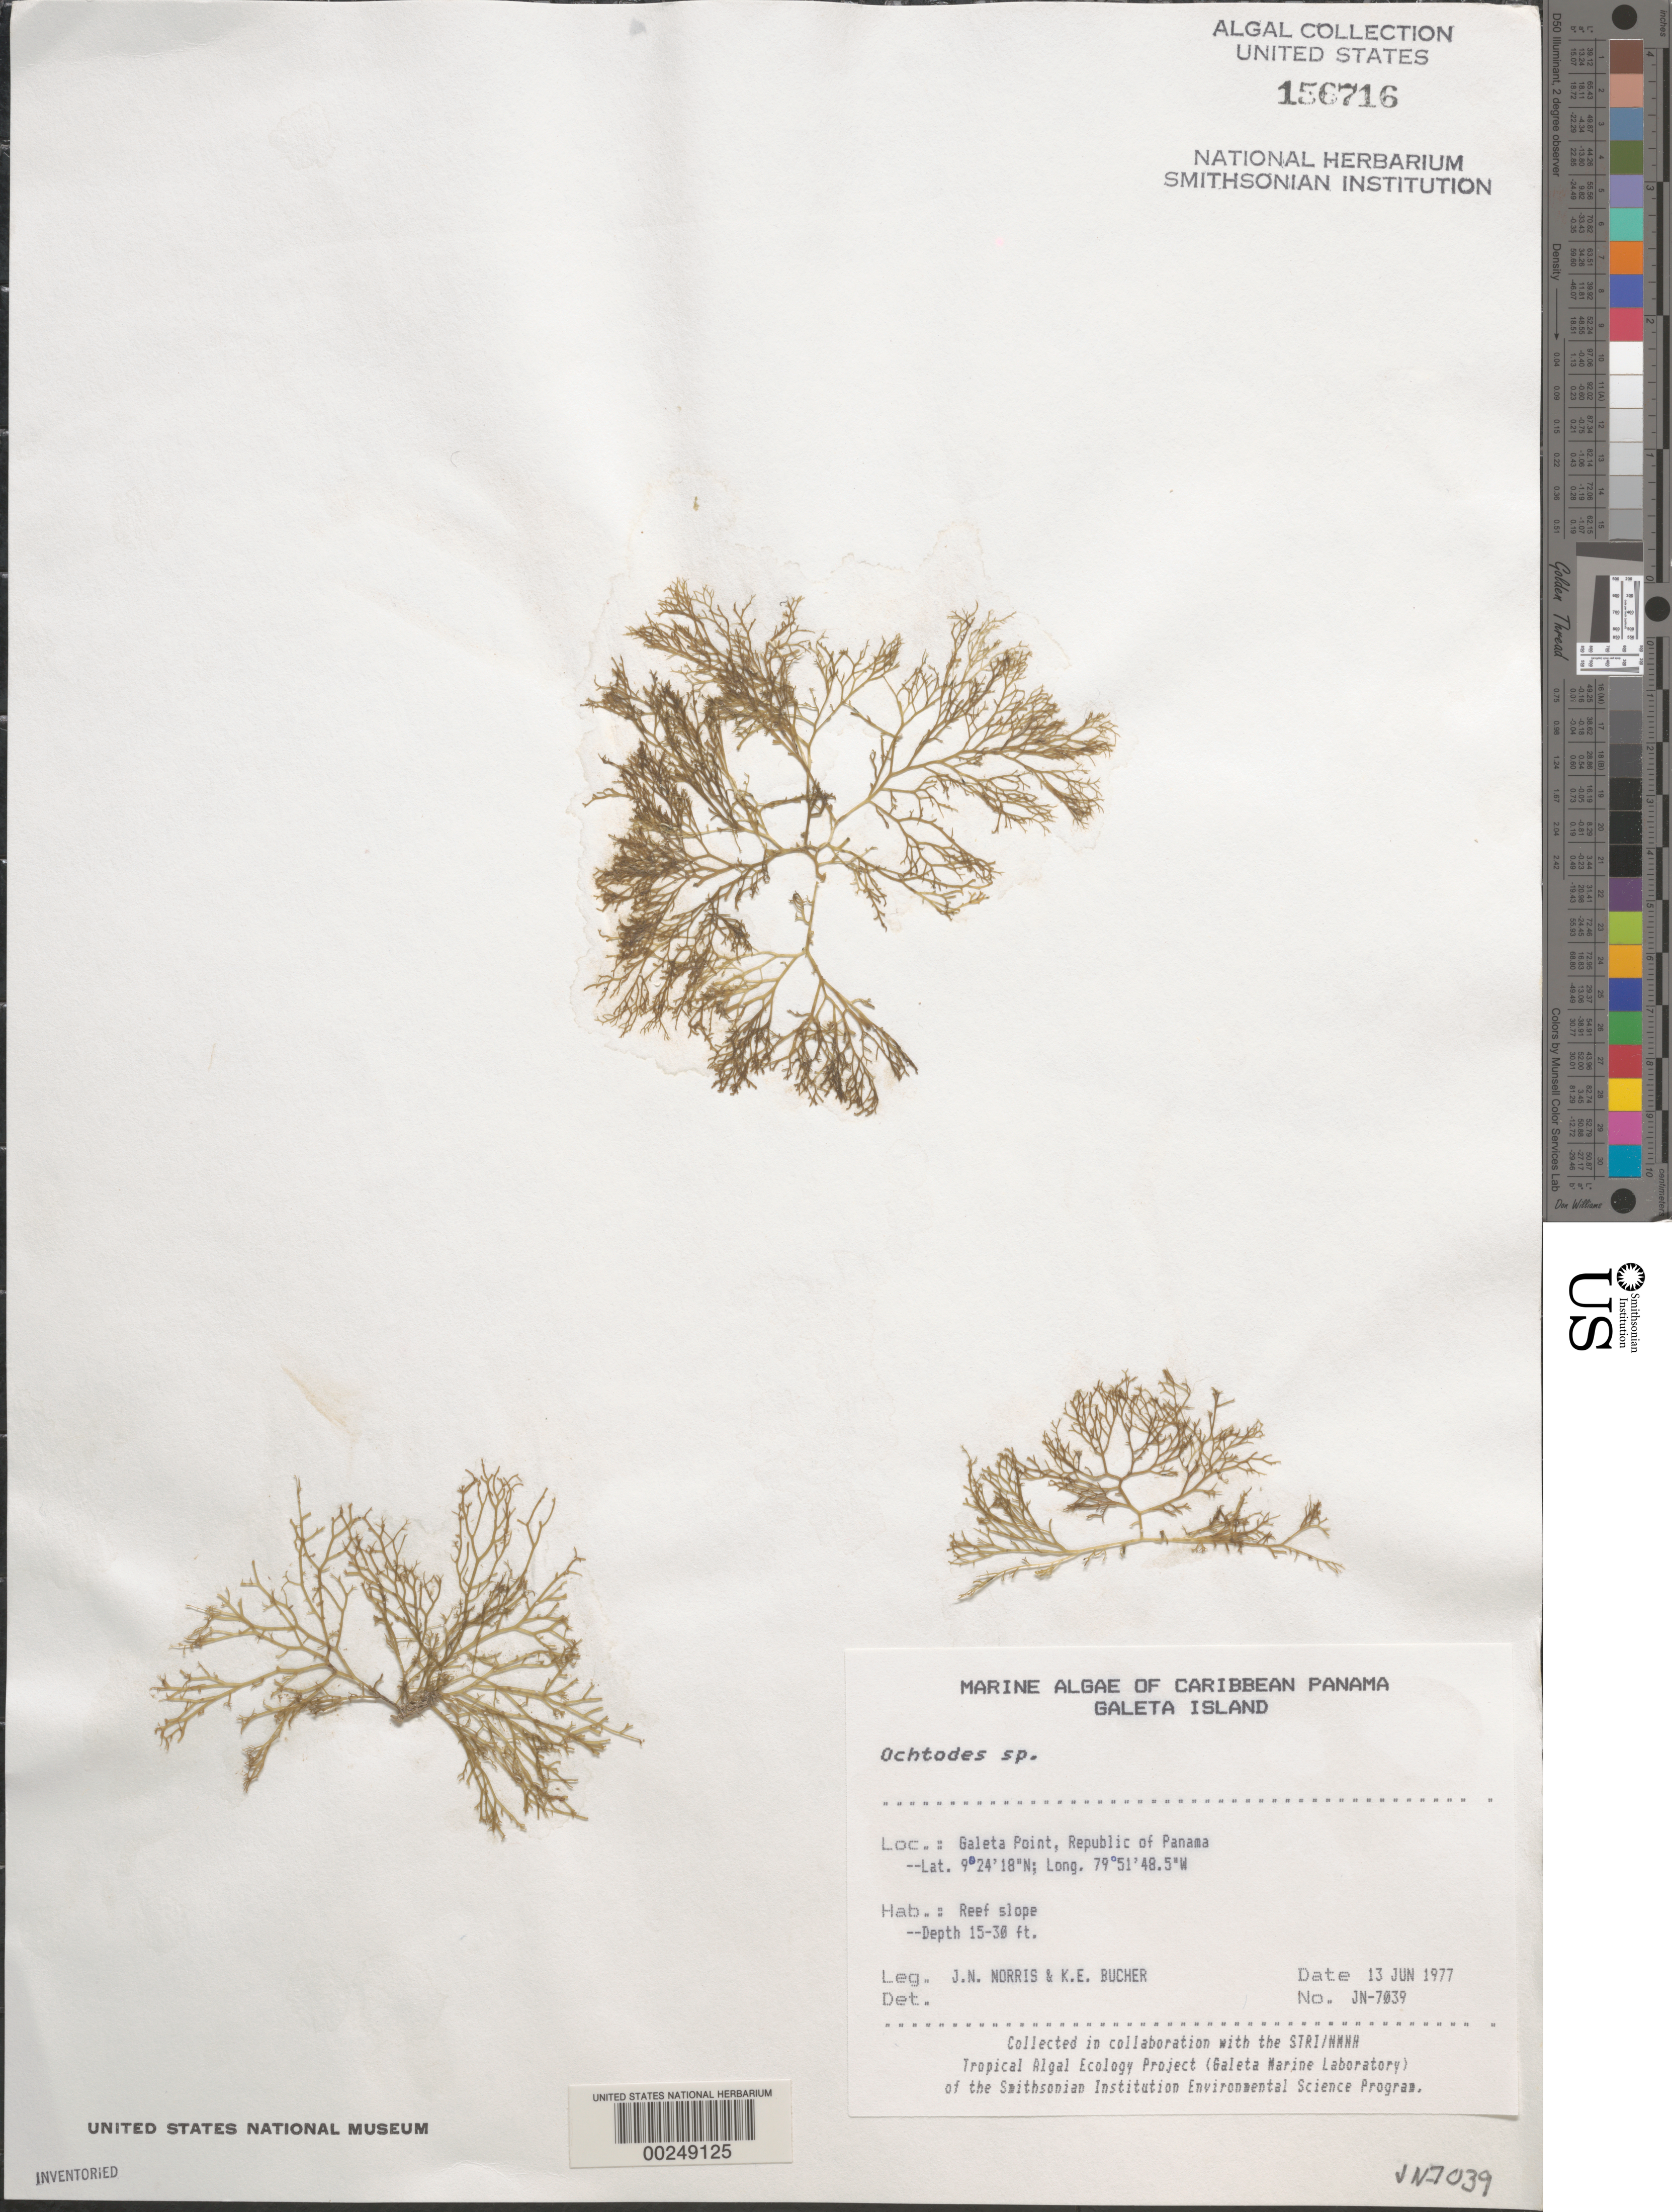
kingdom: Plantae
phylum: Rhodophyta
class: Florideophyceae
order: Gigartinales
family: Rhizophyllidaceae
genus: Ochtodes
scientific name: Ochtodes sp.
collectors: J. N. Norris & K. E. Bucher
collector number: JN-7039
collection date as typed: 13 Jun 1977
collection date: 1977-06-13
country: Panama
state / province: Colón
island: Galeta Island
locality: Galeta Point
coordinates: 9 24' 18" N, 79 51' 48.5" W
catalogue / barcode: US 156716